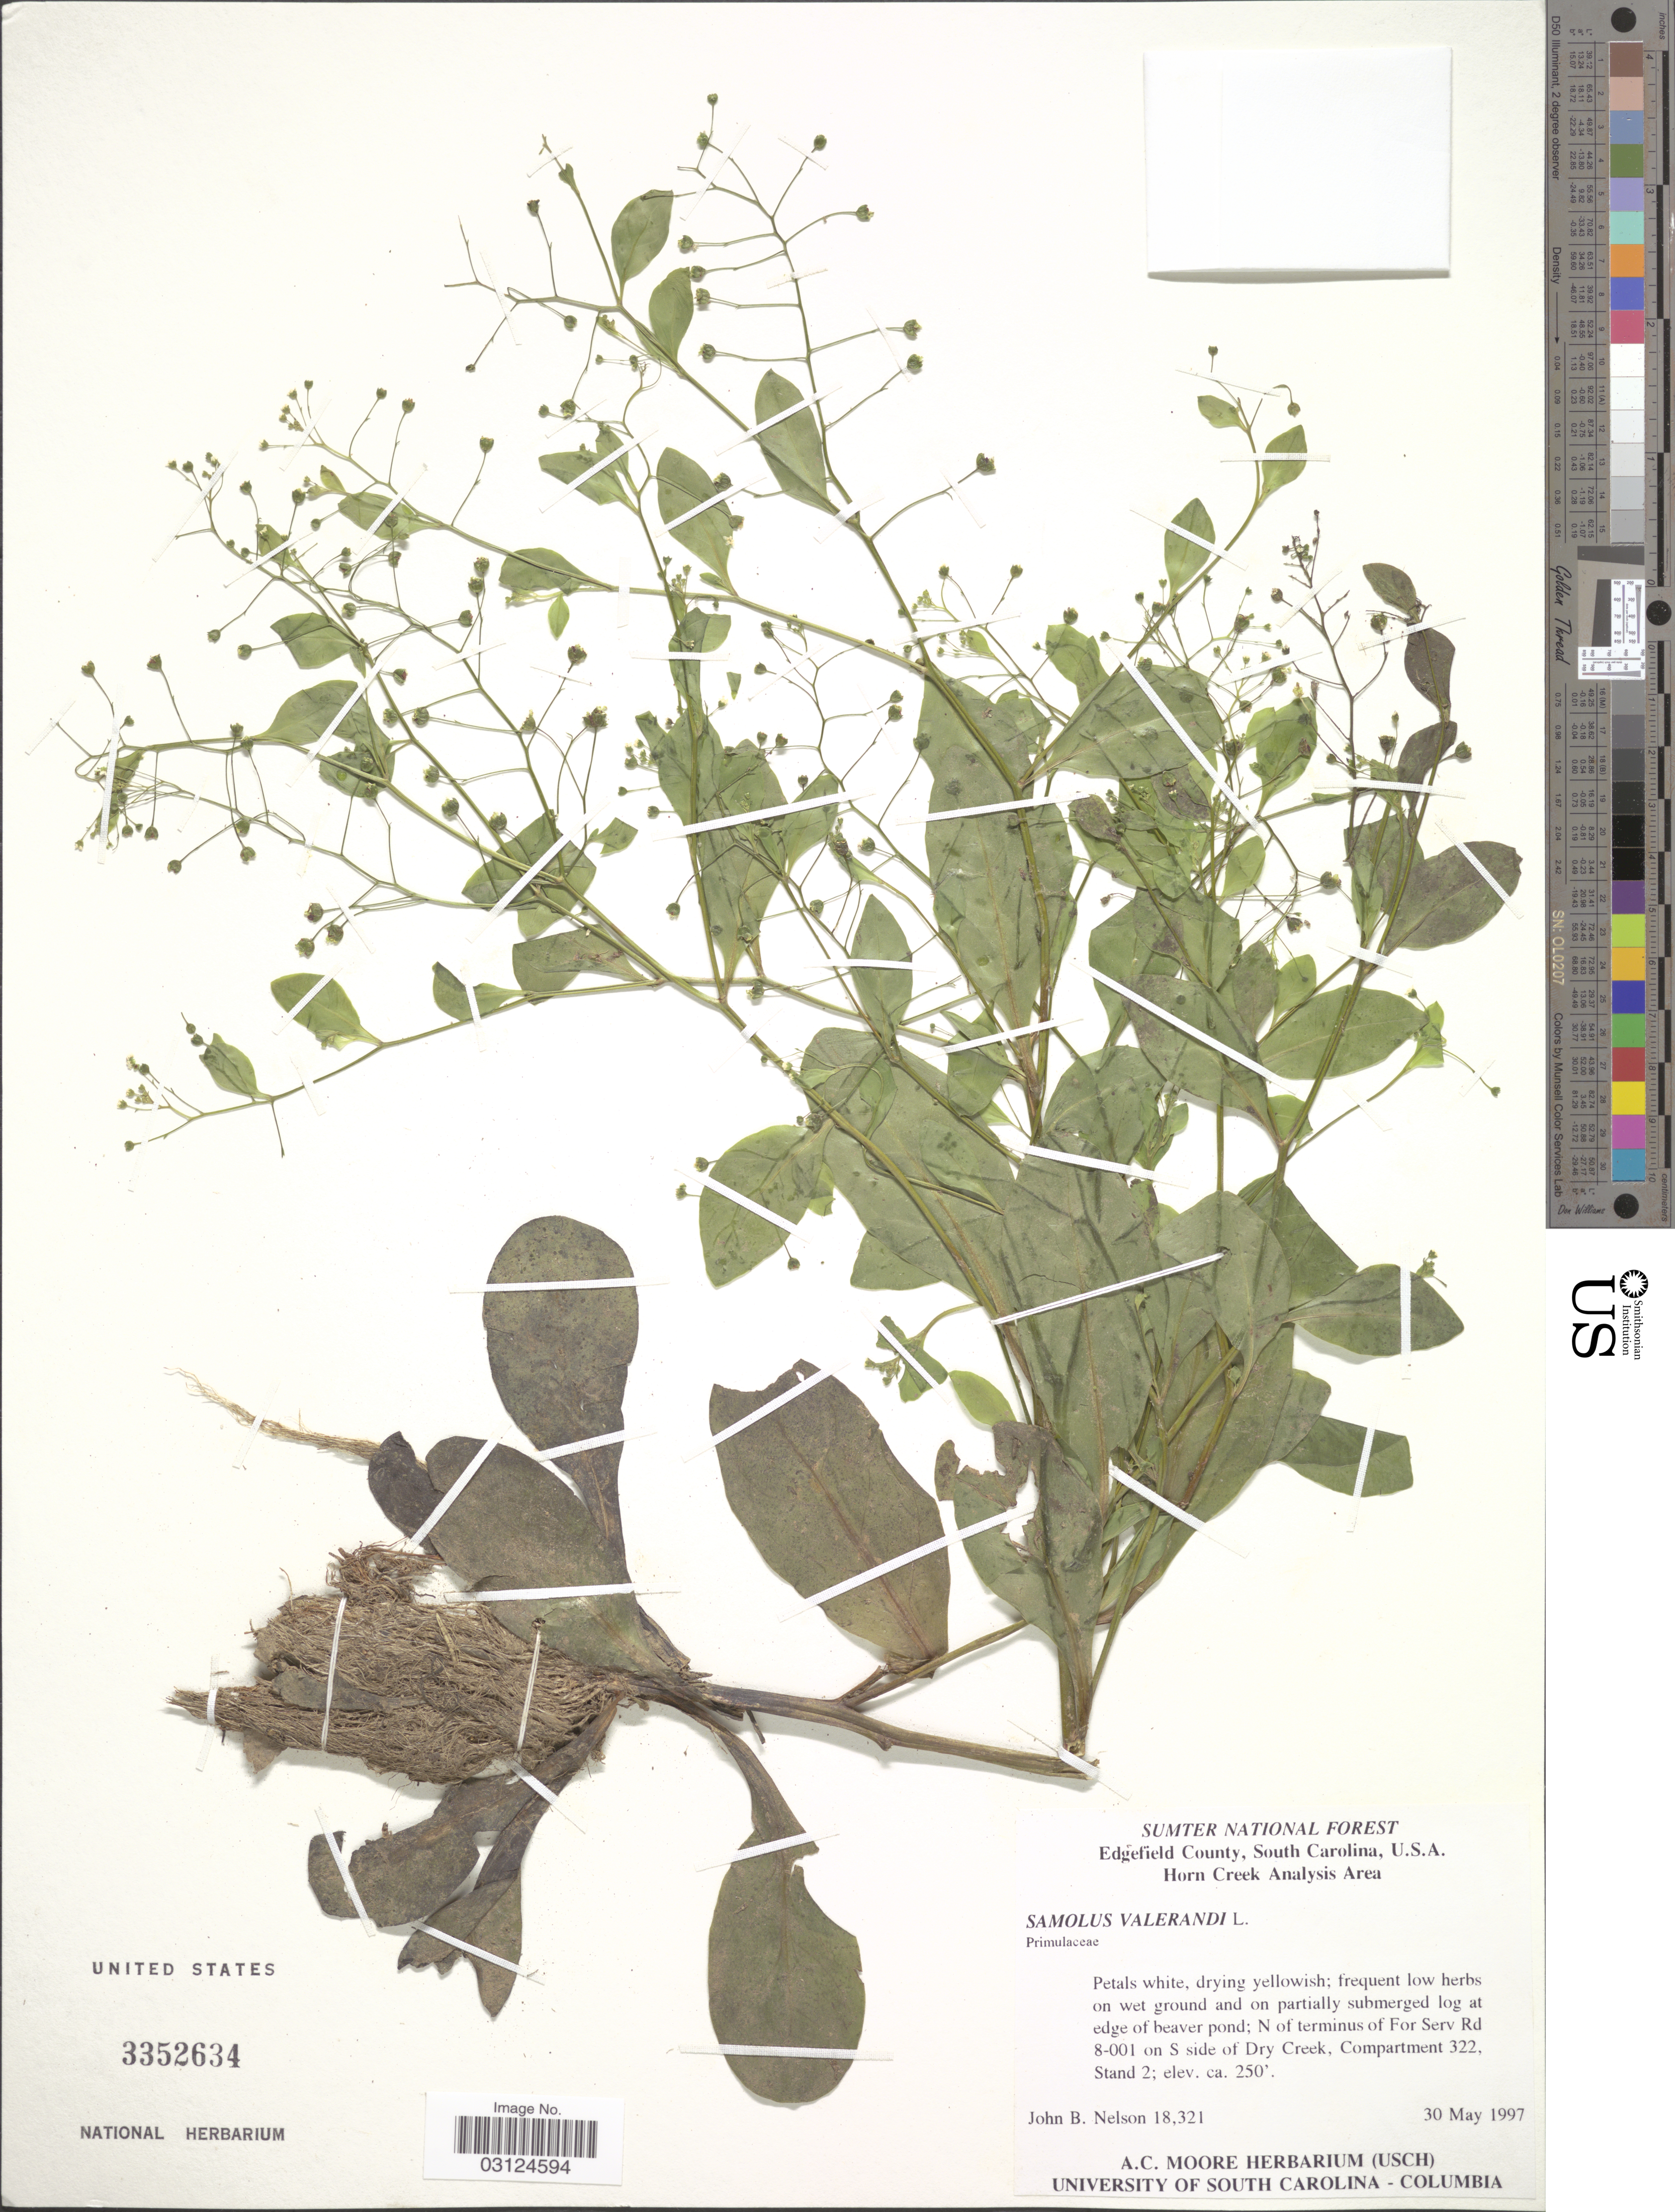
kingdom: Plantae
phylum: Tracheophyta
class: Magnoliopsida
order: Ericales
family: Primulaceae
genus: Samolus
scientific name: Samolus valerandi var. americanus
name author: A. Gray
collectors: J. B. Nelson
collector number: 18321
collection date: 1997-05-30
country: United States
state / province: South Carolina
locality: Sumter National Forest. Edgefield County. Horn Creek Analysis Area. N of terminus of For Serv Rd 8-001 on S side of Dry Creek, Compartment 322, Stand 2.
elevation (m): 76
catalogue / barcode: US 3352634